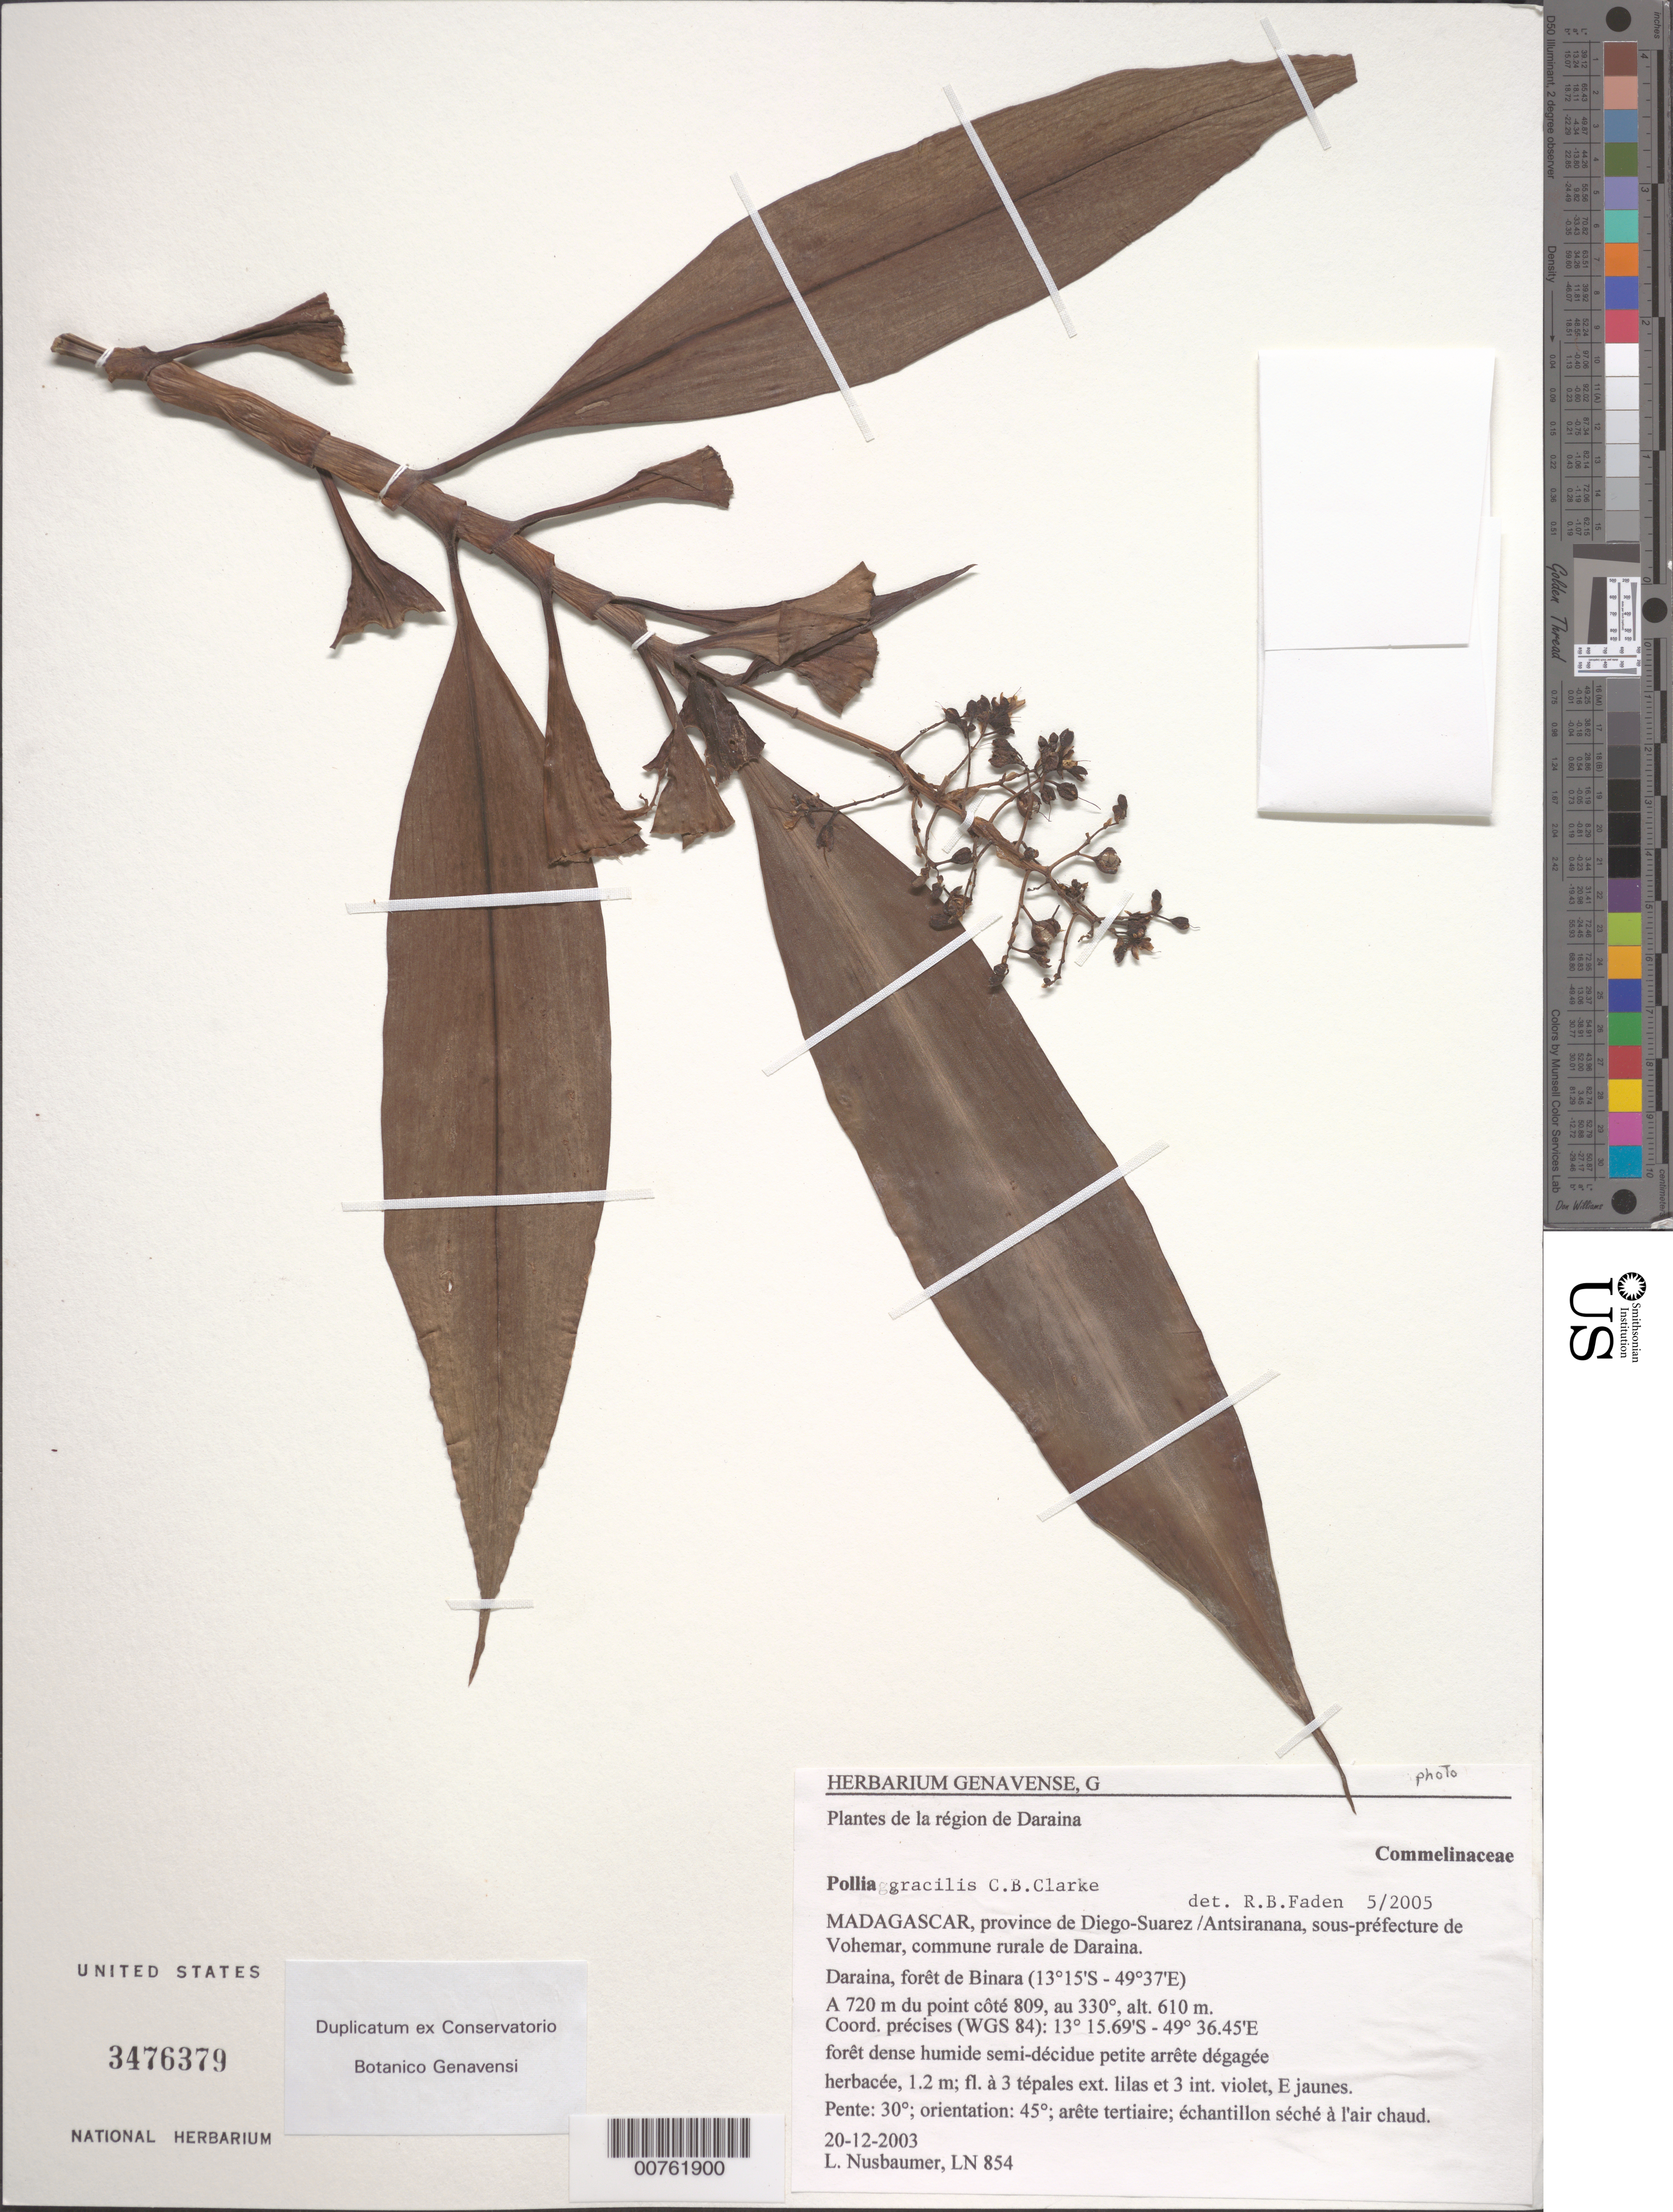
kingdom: Plantae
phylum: Tracheophyta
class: Liliopsida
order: Commelinales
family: Commelinaceae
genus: Pollia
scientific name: Pollia gracilis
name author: C.B. Clarke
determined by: Faden, Robert B., (US), Smithsonian Institution - National Museum of Natural History (UNITED STATES)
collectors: L. Nusbaumer et al.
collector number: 854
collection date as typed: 20 Dec 2003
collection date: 2003-12-20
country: Madagascar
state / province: Sava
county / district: Vohémar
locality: Daraina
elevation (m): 610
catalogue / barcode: US 3476379